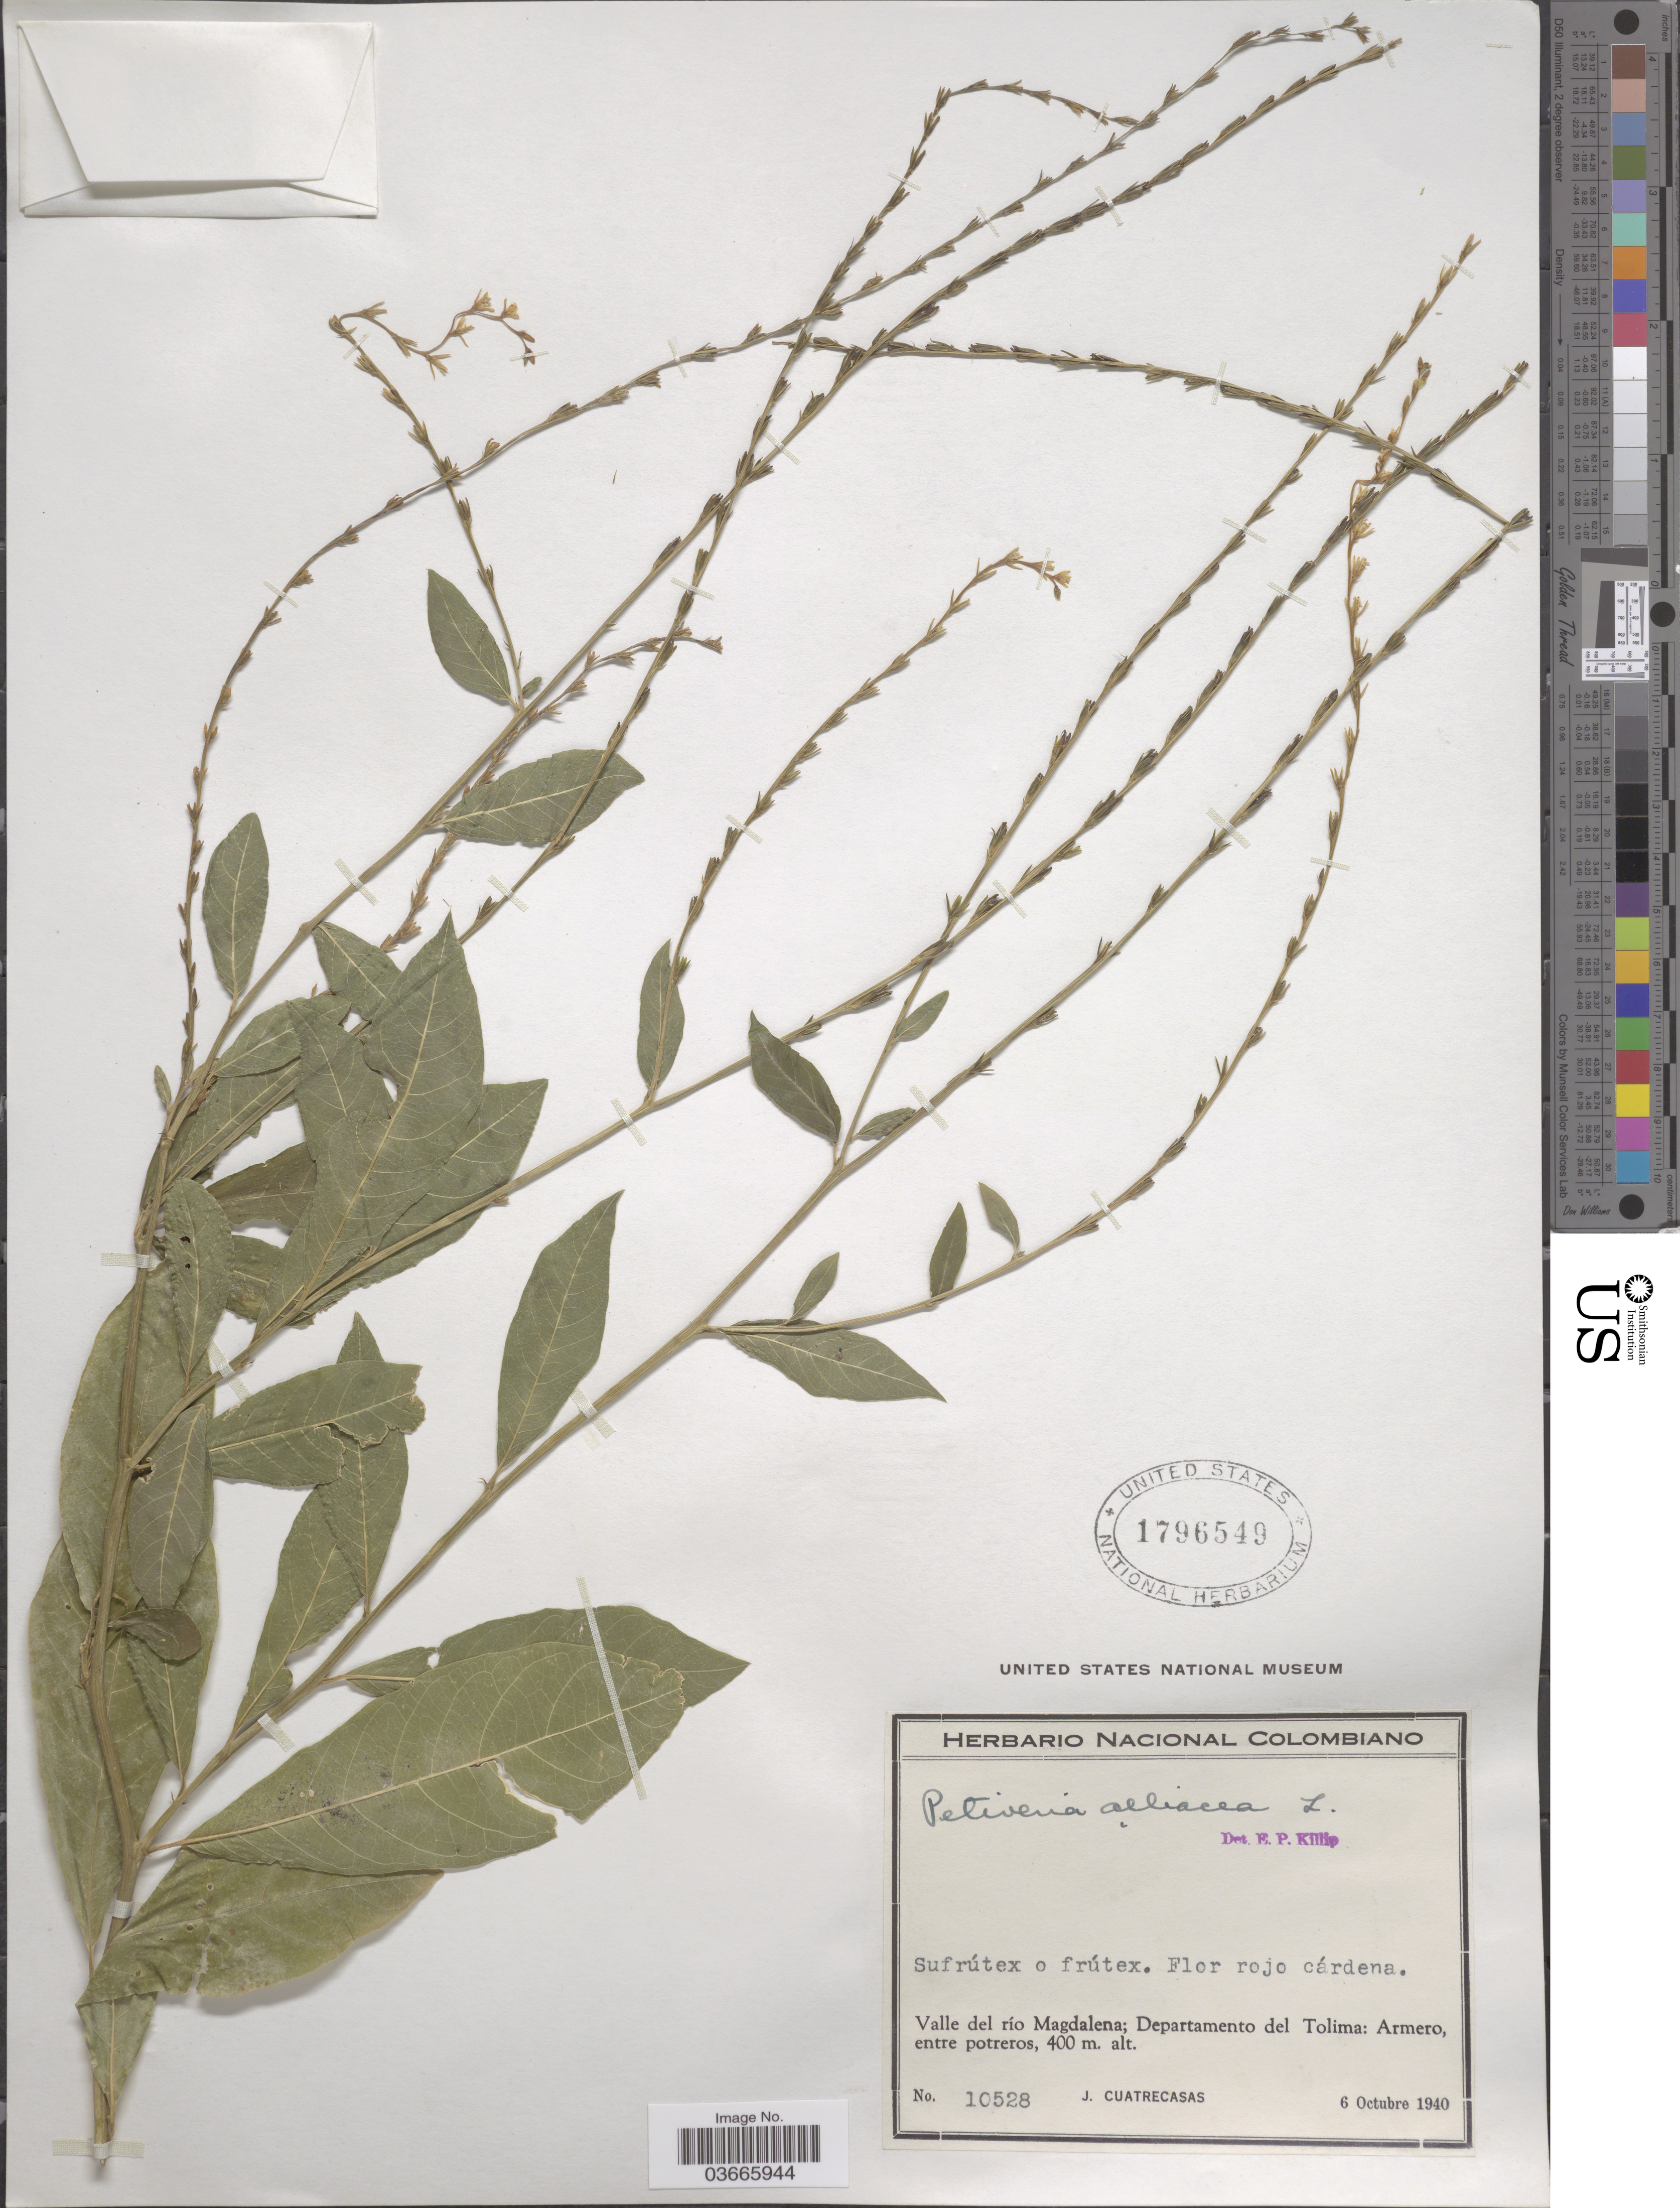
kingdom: Plantae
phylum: Tracheophyta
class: Magnoliopsida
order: Caryophyllales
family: Phytolaccaceae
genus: Petiveria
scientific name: Petiveria alliacea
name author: L.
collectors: J. Cuatrecasas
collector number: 10528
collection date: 1940-10-06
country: Colombia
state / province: Tolima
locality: Valle del río Magdalena; Departamento del Tolima: Armero, entre potreros.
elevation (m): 400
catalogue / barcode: US 1796549